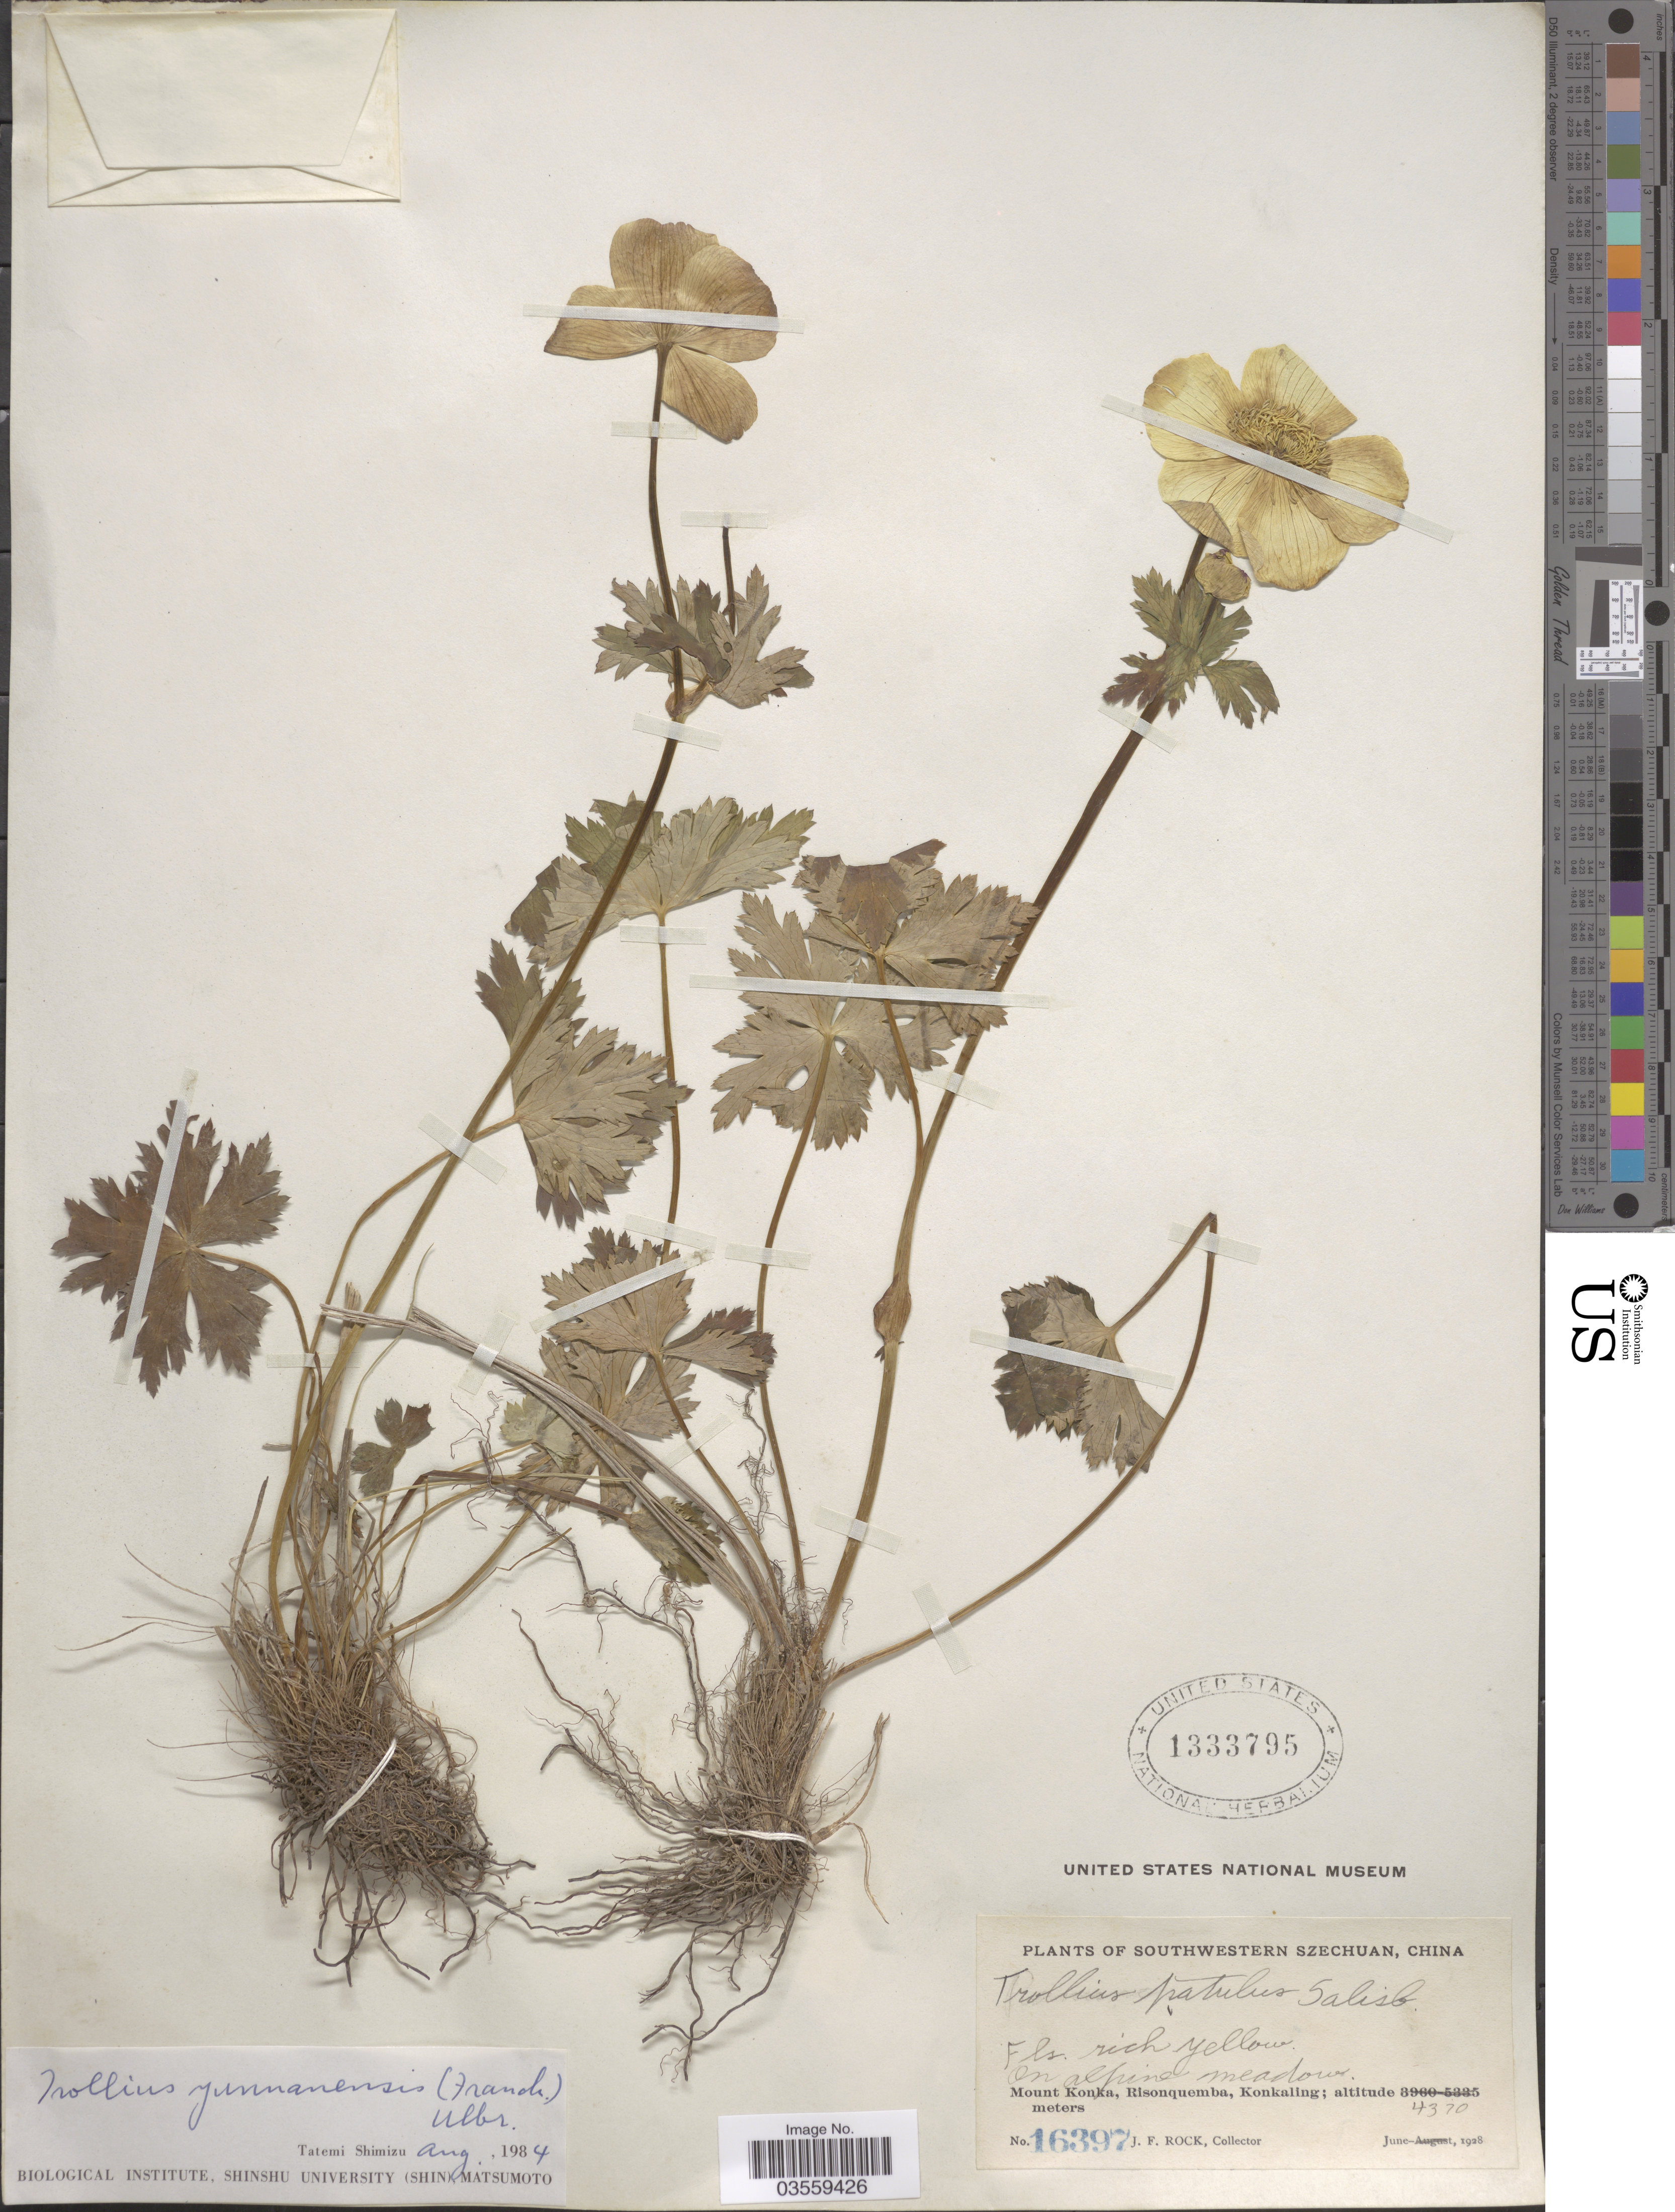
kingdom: Plantae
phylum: Tracheophyta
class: Magnoliopsida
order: Ranunculales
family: Ranunculaceae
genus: Trollius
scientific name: Trollius yunnanensis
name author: Ulbr.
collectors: J. Rock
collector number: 16397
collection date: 1928-06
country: China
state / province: Sichuan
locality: Szechuan. On alpine meadow. Mount Konka, Risonquemba, Konkaling.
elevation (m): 4370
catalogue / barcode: US 1333795